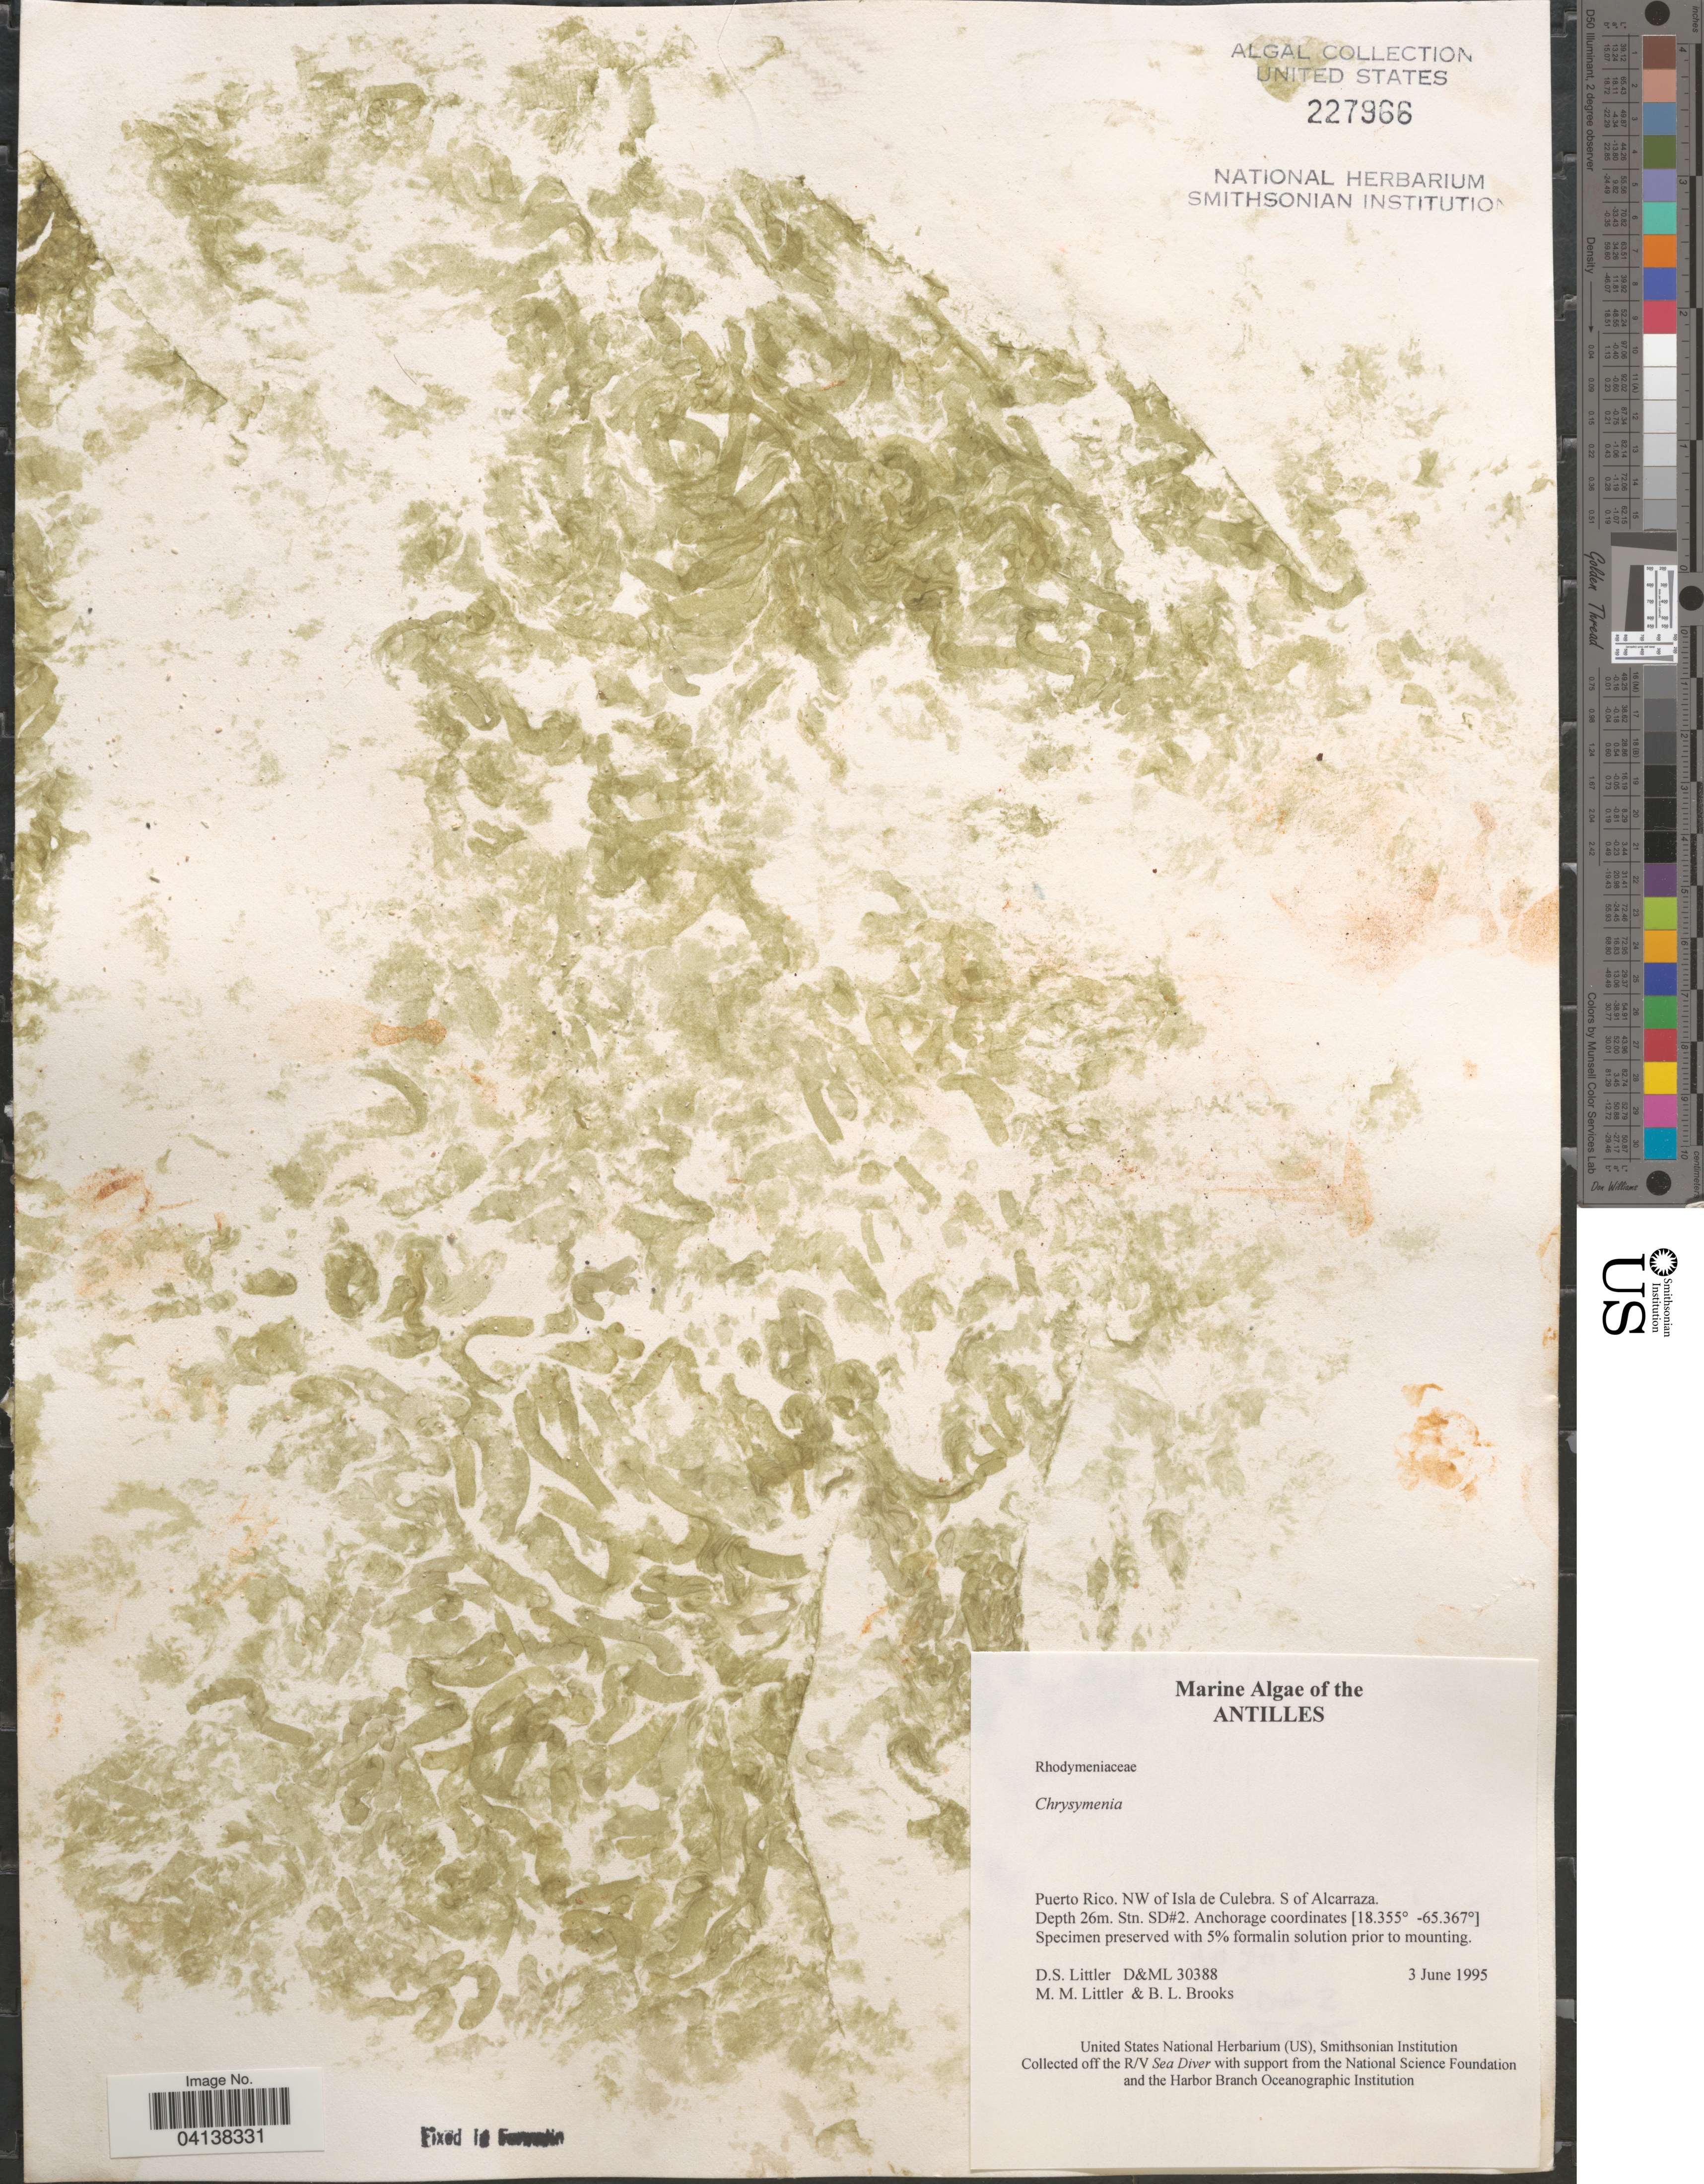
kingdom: Plantae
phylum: Rhodophyta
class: Florideophyceae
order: Rhodymeniales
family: Rhodymeniaceae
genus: Chrysymenia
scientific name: Chrysymenia sp.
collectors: D. S. Littler & B. Brooks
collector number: D&ML 30388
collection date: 1995-06-03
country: Puerto Rico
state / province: Culebra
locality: Antilles. NW of Isla de Culebra. S of Alcarraza. Stn. SD#2.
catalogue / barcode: US 227966